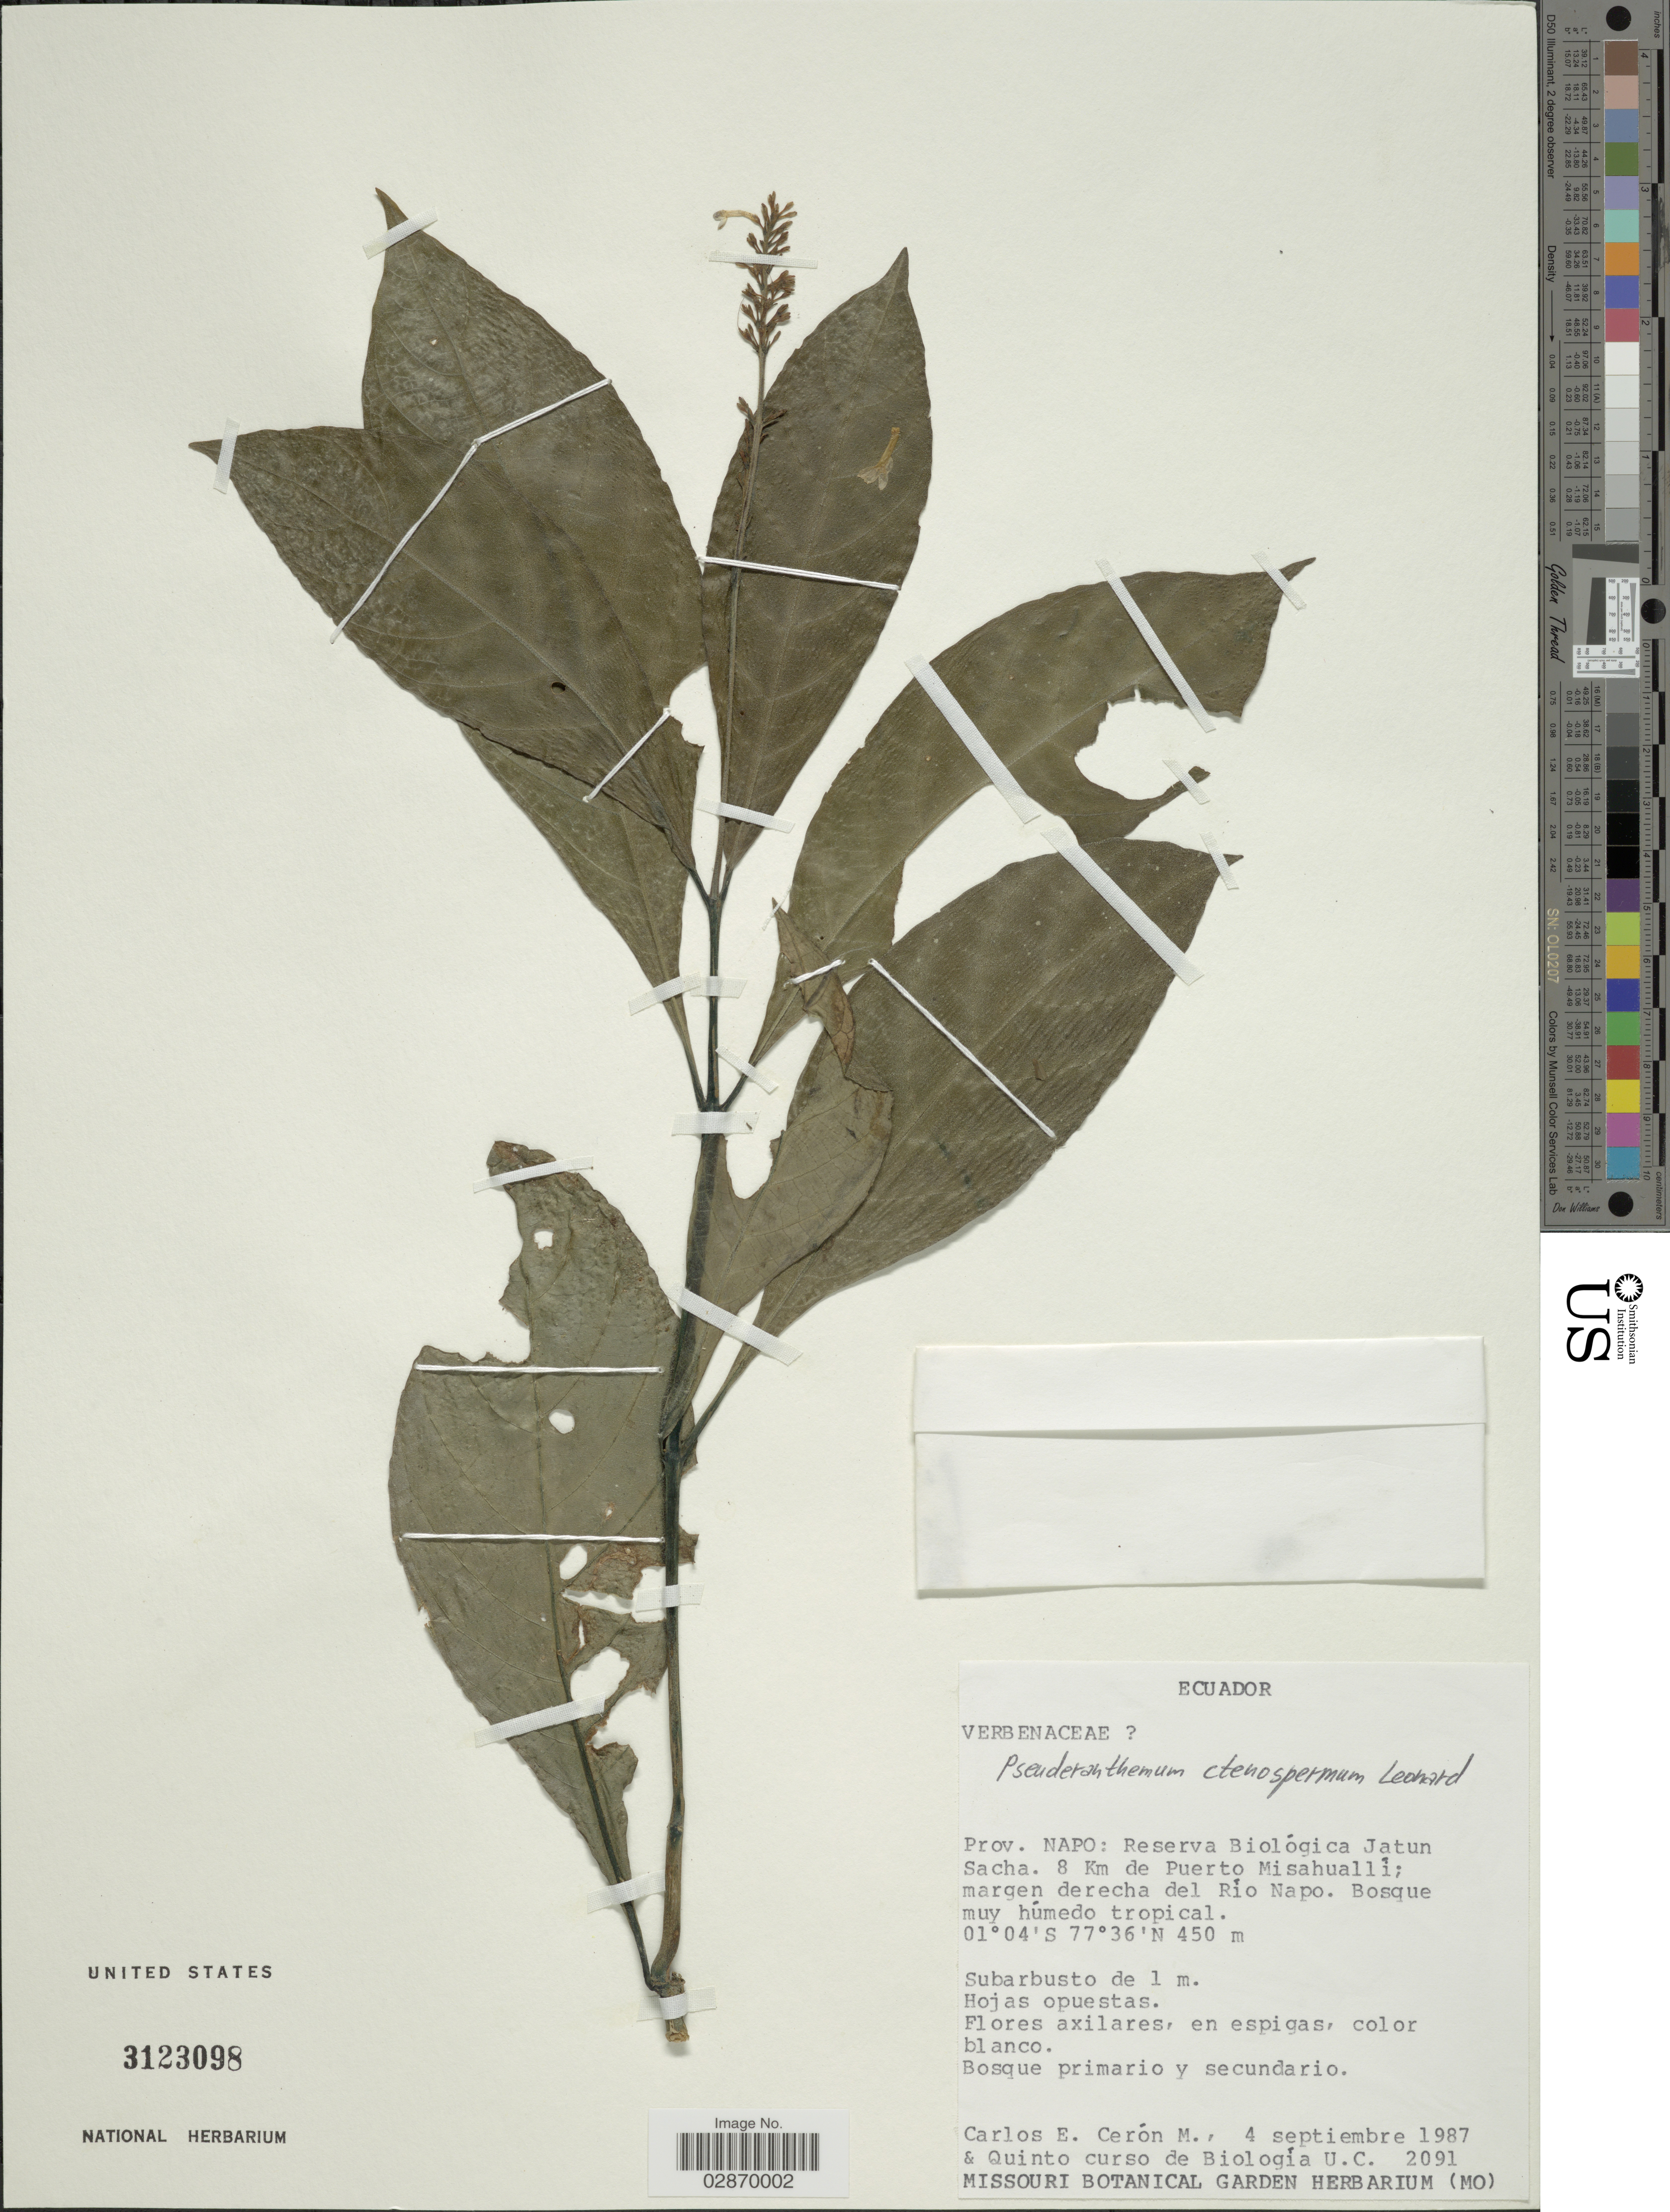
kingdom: Plantae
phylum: Tracheophyta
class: Magnoliopsida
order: Lamiales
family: Acanthaceae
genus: Pseuderanthemum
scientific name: Pseuderanthemum hookerianum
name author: (Nees) V.M. Baum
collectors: C. E. Cerón M. & Quinto Curso de Biología U.C.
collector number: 2091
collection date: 1987-09-04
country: Ecuador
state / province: Napo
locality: Reserva Biológica Jatun Sacha, 8 Km. de Puerto Misahualli, margen derecha del Río Napo.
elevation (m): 450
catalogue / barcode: US 3123098